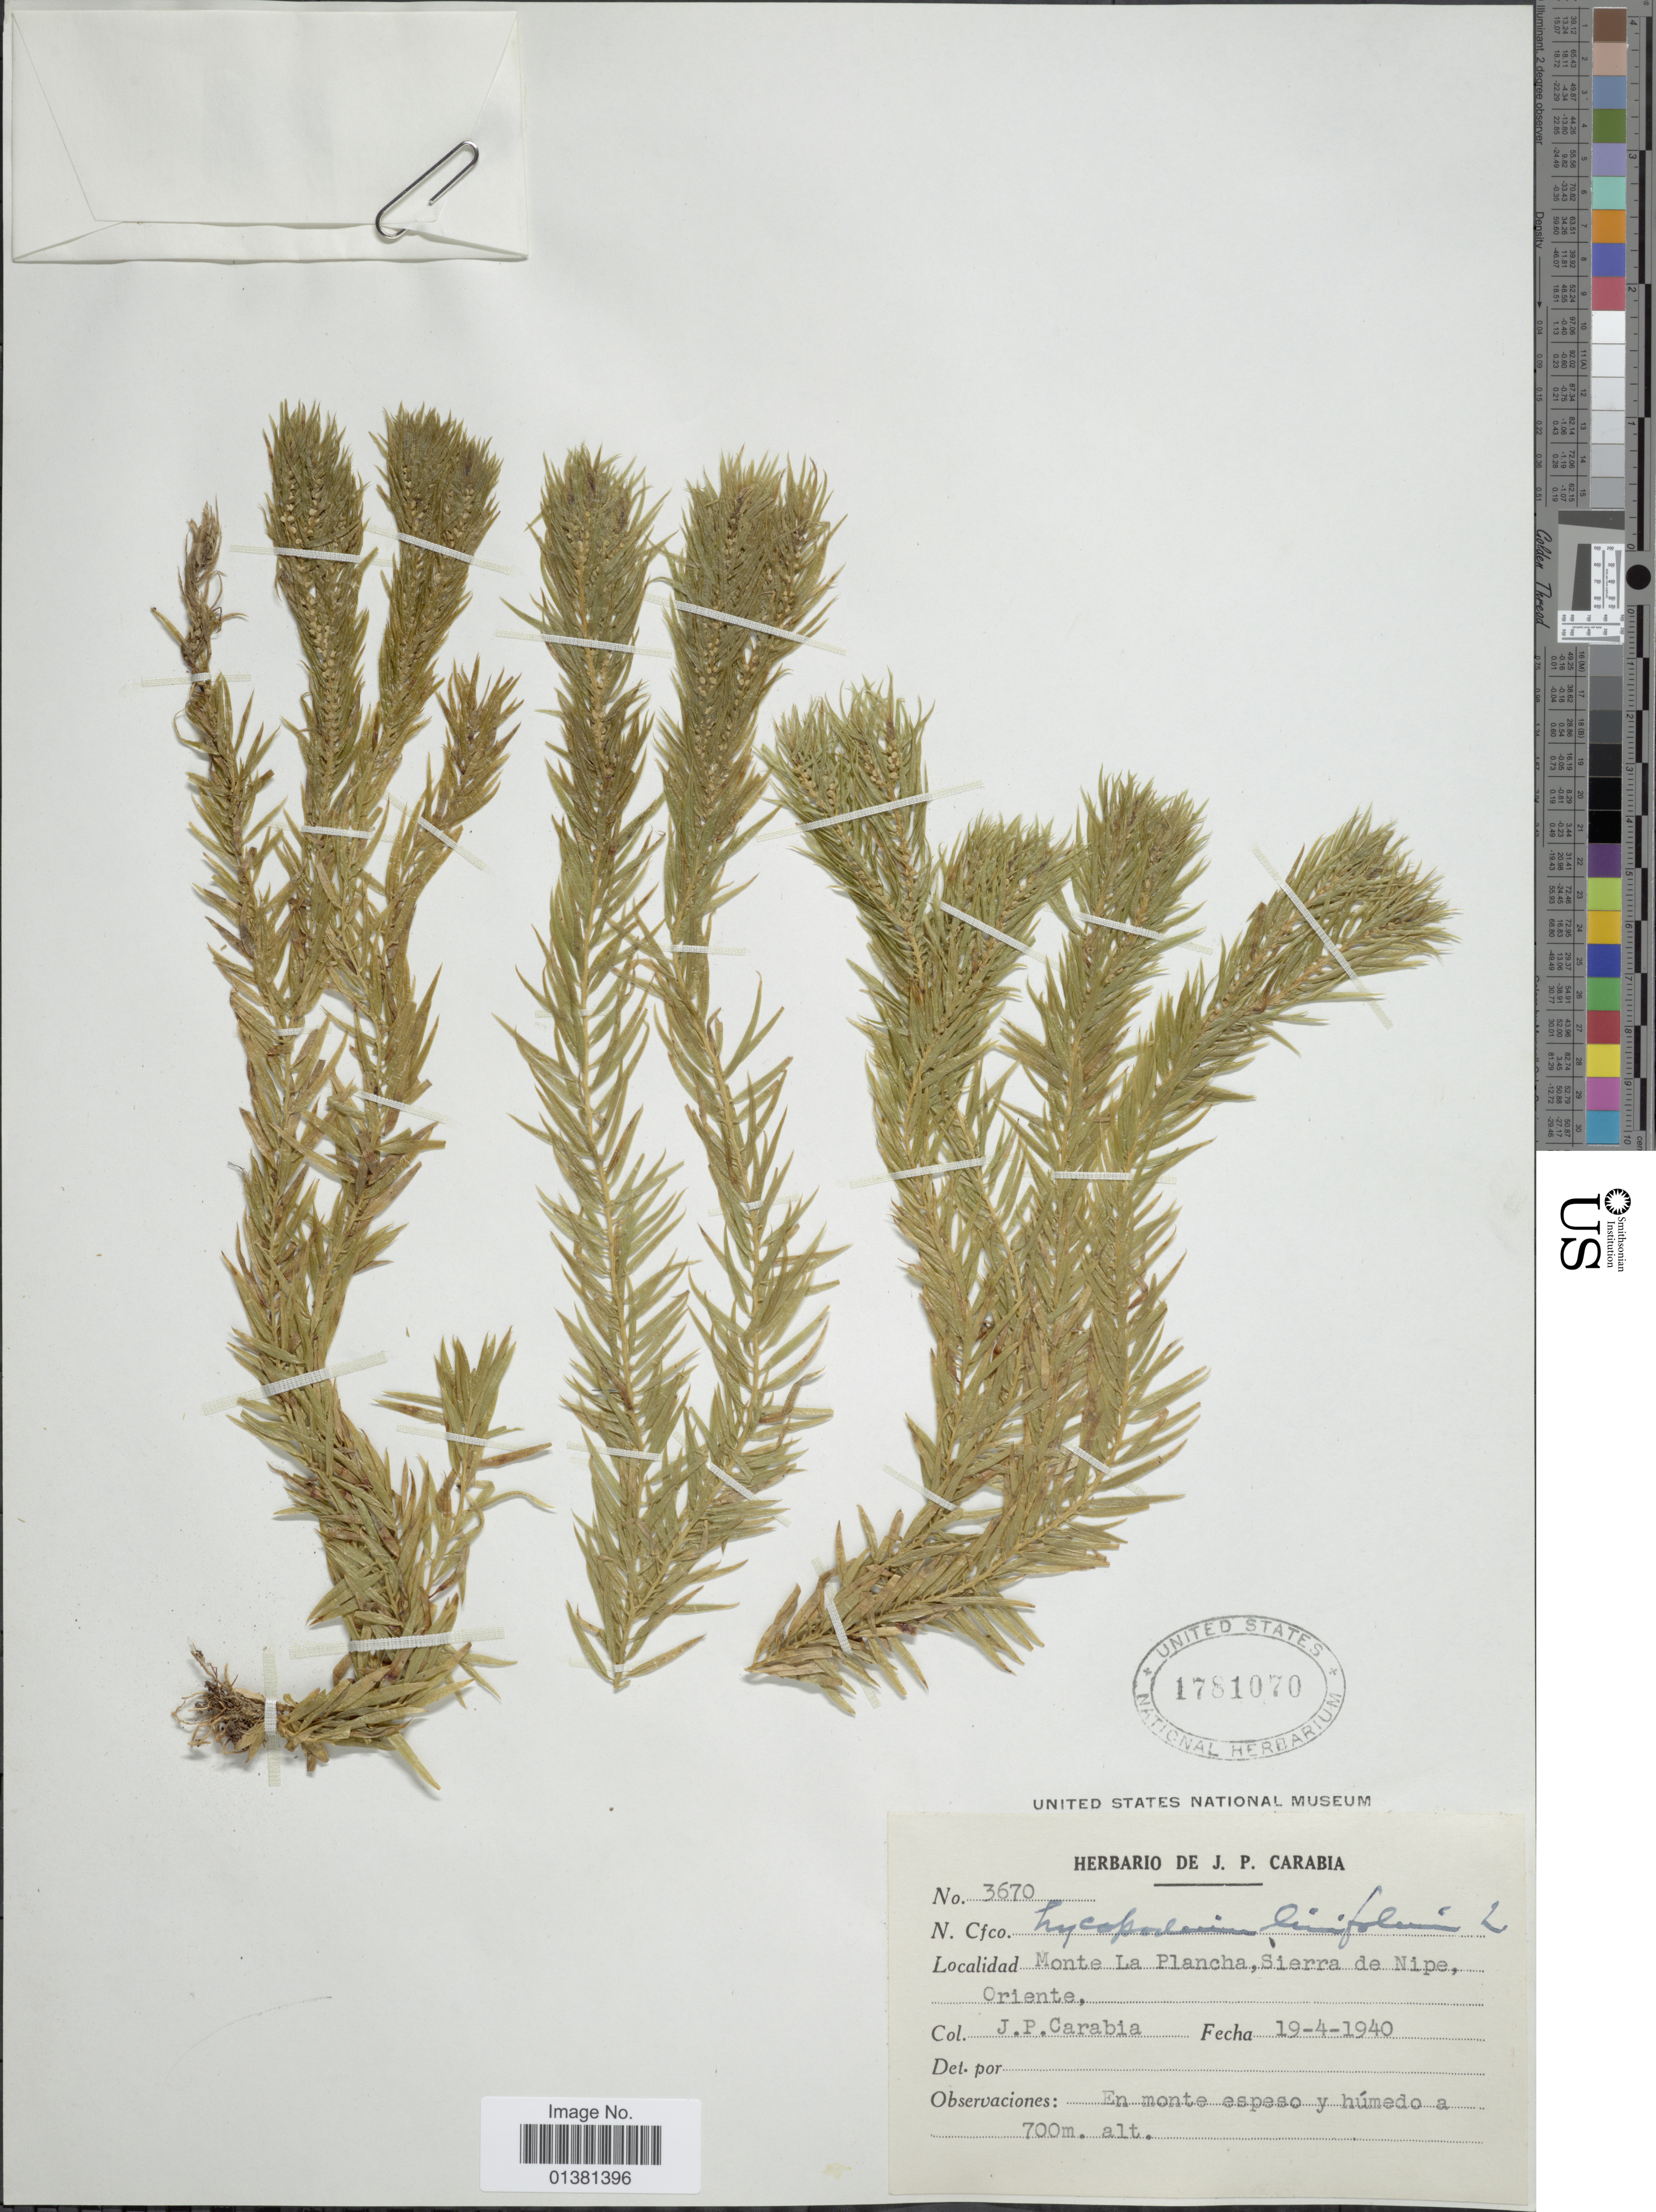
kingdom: Plantae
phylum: Tracheophyta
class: Lycopodiopsida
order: Lycopodiales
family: Lycopodiaceae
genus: Phlegmariurus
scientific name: Phlegmariurus linifolius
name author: (L.) B. Øllg.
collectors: J. Carabia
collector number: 3670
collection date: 1940-04-19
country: Cuba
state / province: Oriente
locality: Monte La PLancha, Sierra de Nipe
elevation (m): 700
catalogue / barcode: US 1781070